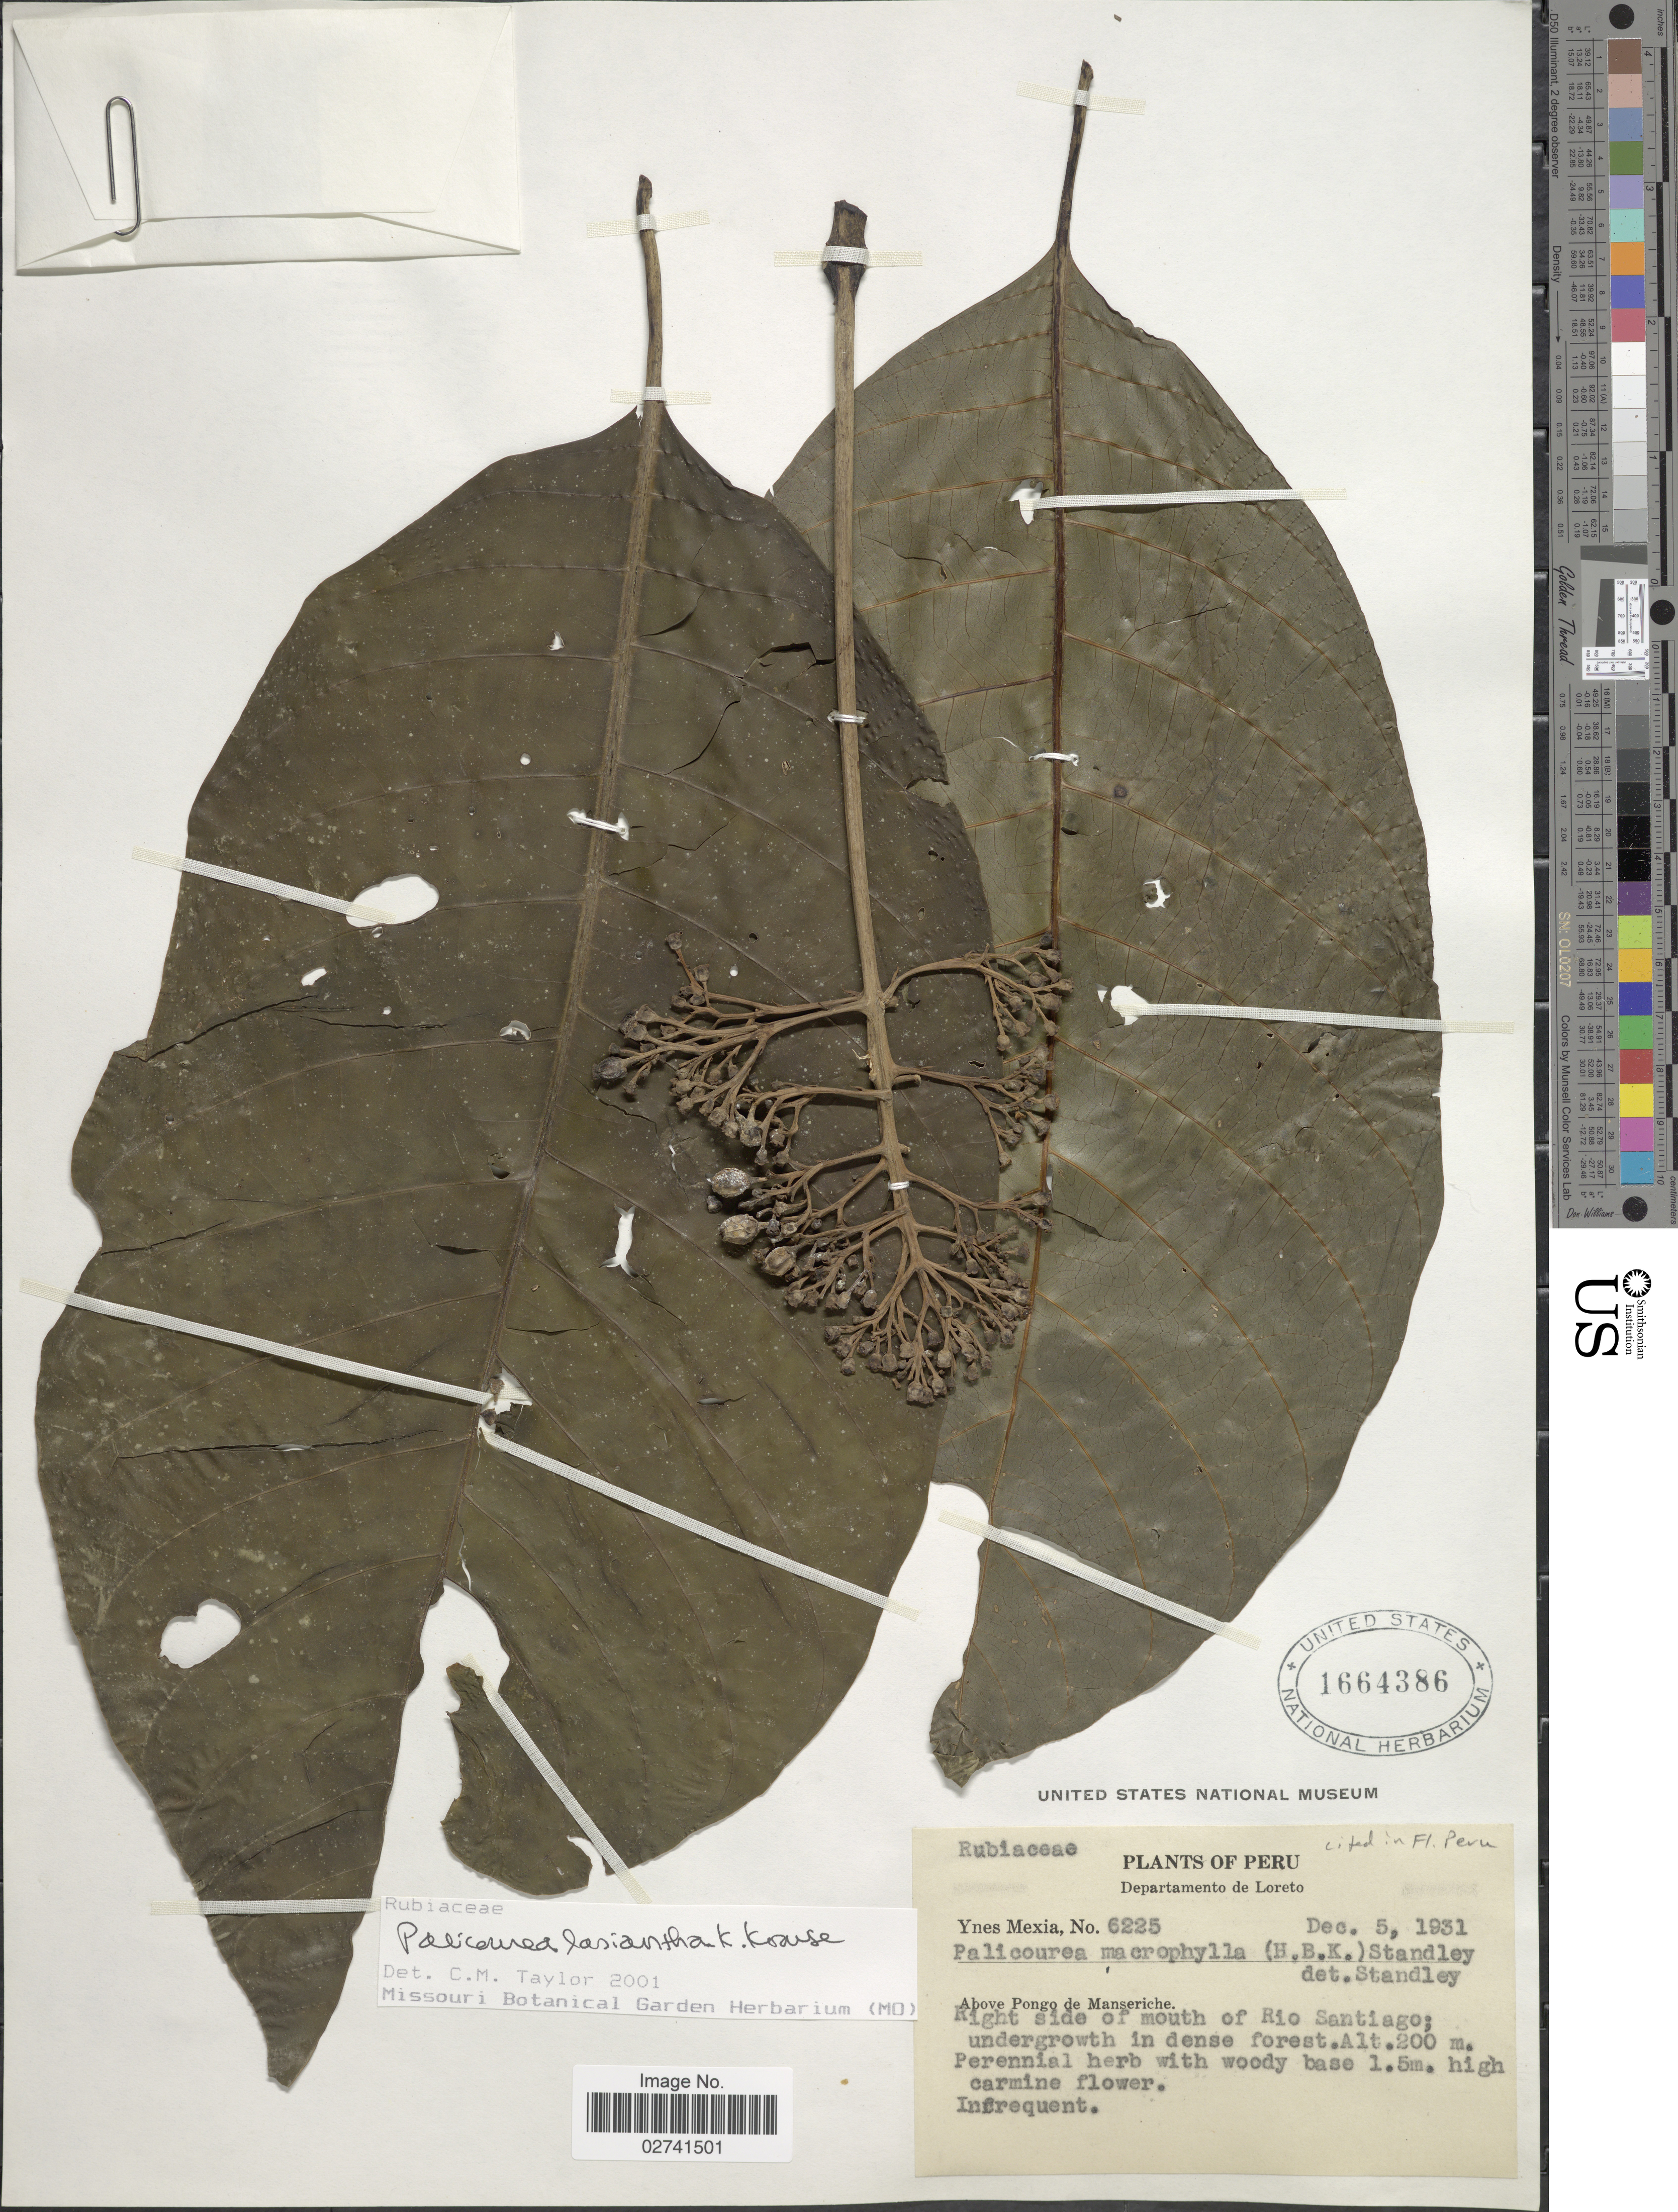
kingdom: Plantae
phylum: Tracheophyta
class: Magnoliopsida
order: Gentianales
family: Rubiaceae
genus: Palicourea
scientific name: Palicourea lasiantha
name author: Krause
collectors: Y. Mexia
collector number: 6225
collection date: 1931-12-05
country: Peru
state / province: Loreto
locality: Departamento de Loreto, Above Pongo de Manseriche. Right side of mouth of Rio Santiago; undergrowth in dense forest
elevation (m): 200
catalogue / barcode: US 1664386